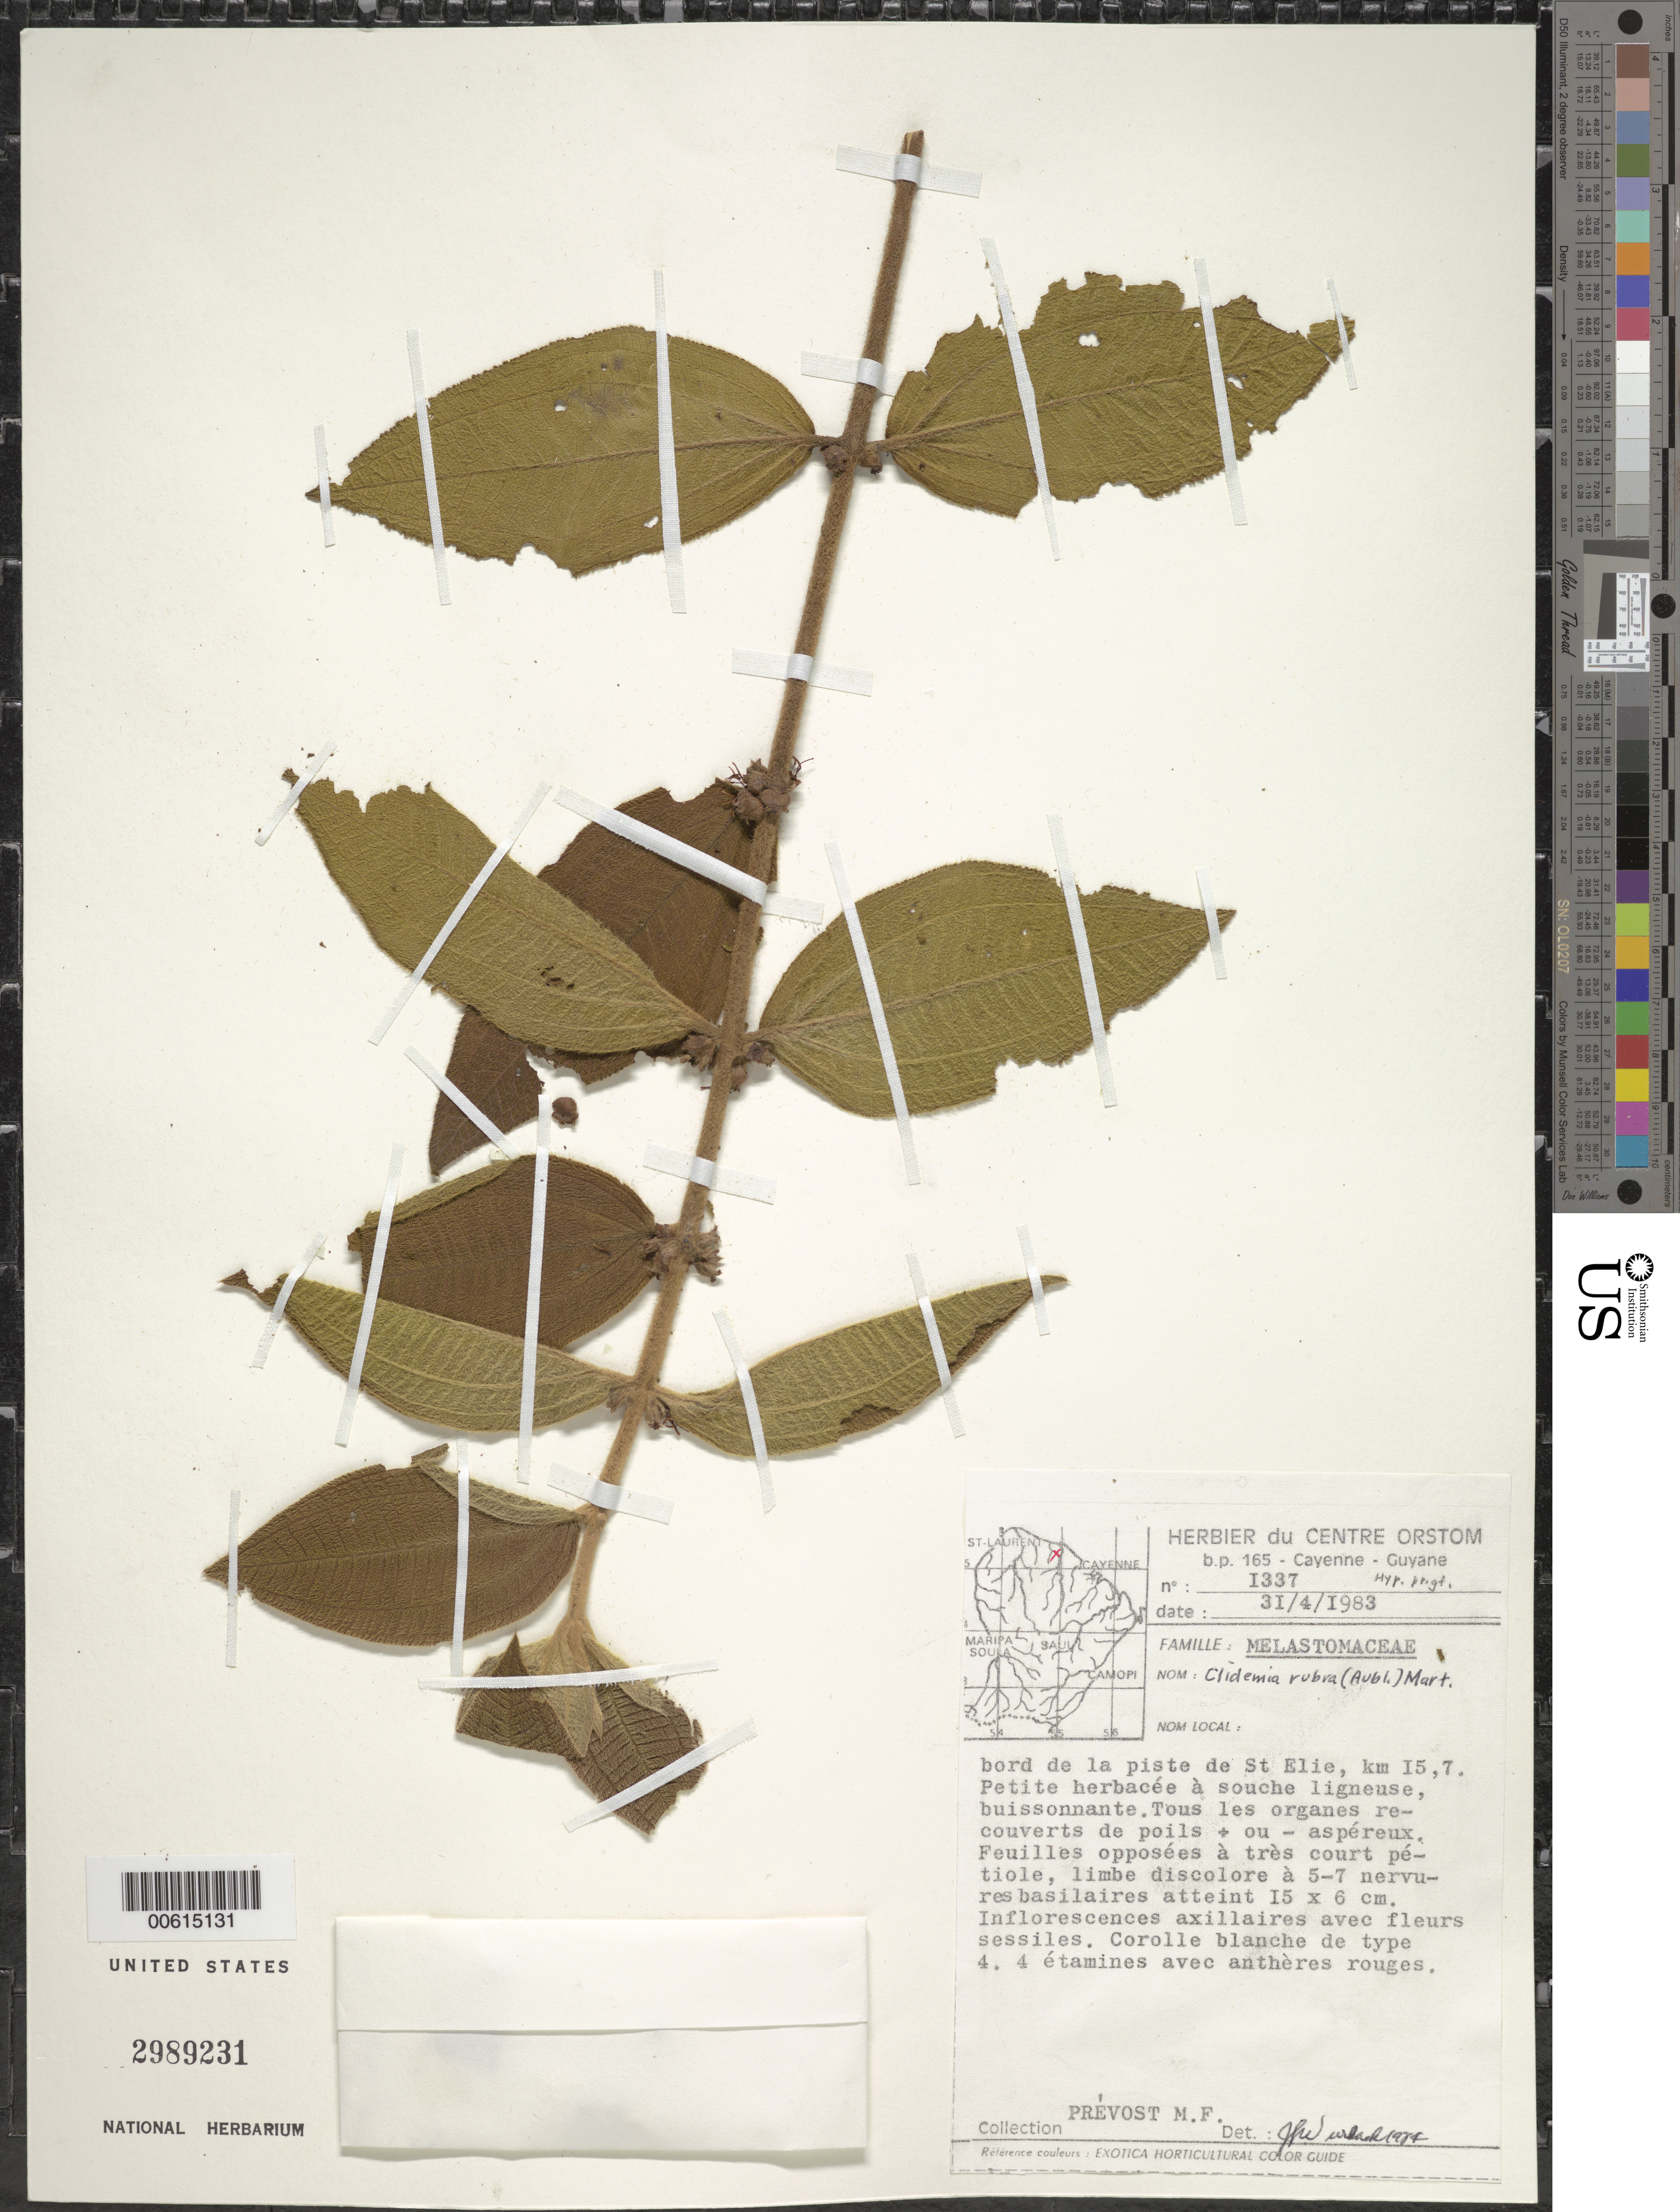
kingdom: Plantae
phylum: Tracheophyta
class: Magnoliopsida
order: Myrtales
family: Melastomataceae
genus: Clidemia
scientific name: Clidemia rubra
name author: (Aubl.) Mart.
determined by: Wurdack, John J., (US), US (UNITED STATES)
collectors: M.-F. Prévost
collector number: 1337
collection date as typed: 31 April 1983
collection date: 1983-04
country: French Guiana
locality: Piste de Saint-Élie, pk. 15.7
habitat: Along trail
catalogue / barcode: US 2989231